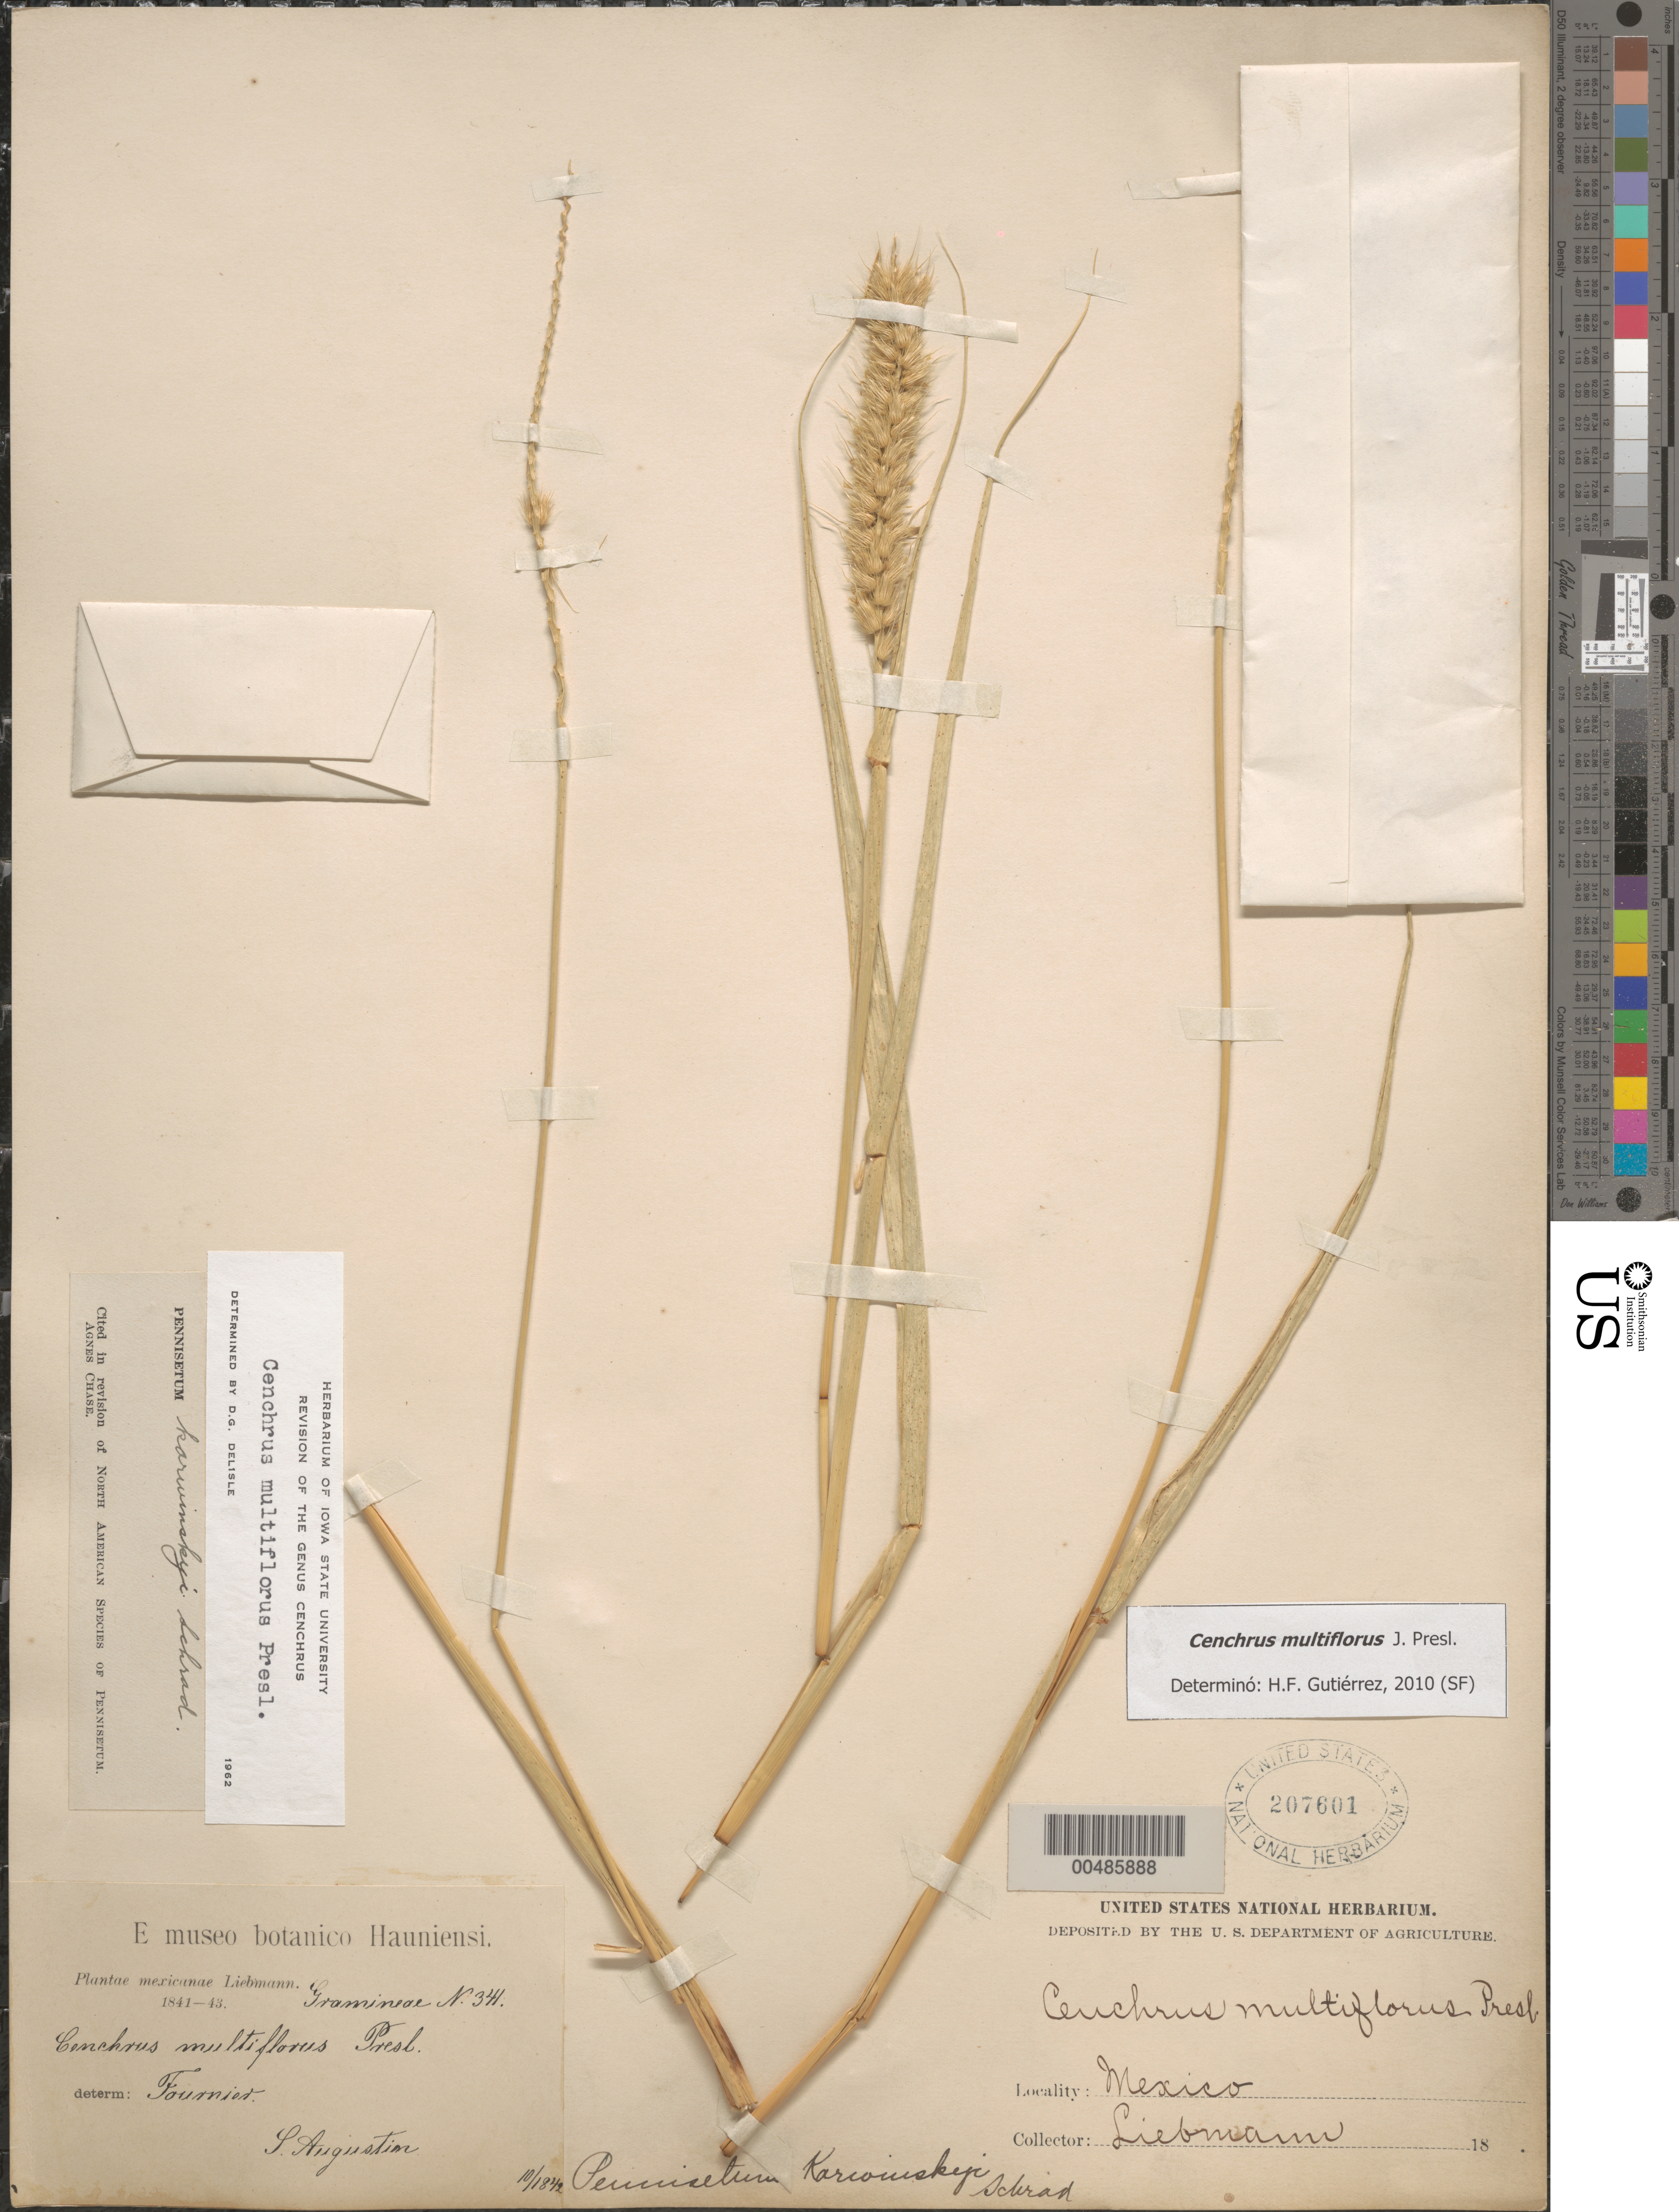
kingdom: Plantae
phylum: Tracheophyta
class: Liliopsida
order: Poales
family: Poaceae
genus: Cenchrus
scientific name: Cenchrus multiflorus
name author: C. Presl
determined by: Delisle, D. G.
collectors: F. M. Liebmann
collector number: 341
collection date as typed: Oct 1842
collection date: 1842-10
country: Mexico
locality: S. Augustin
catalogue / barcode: US 207601